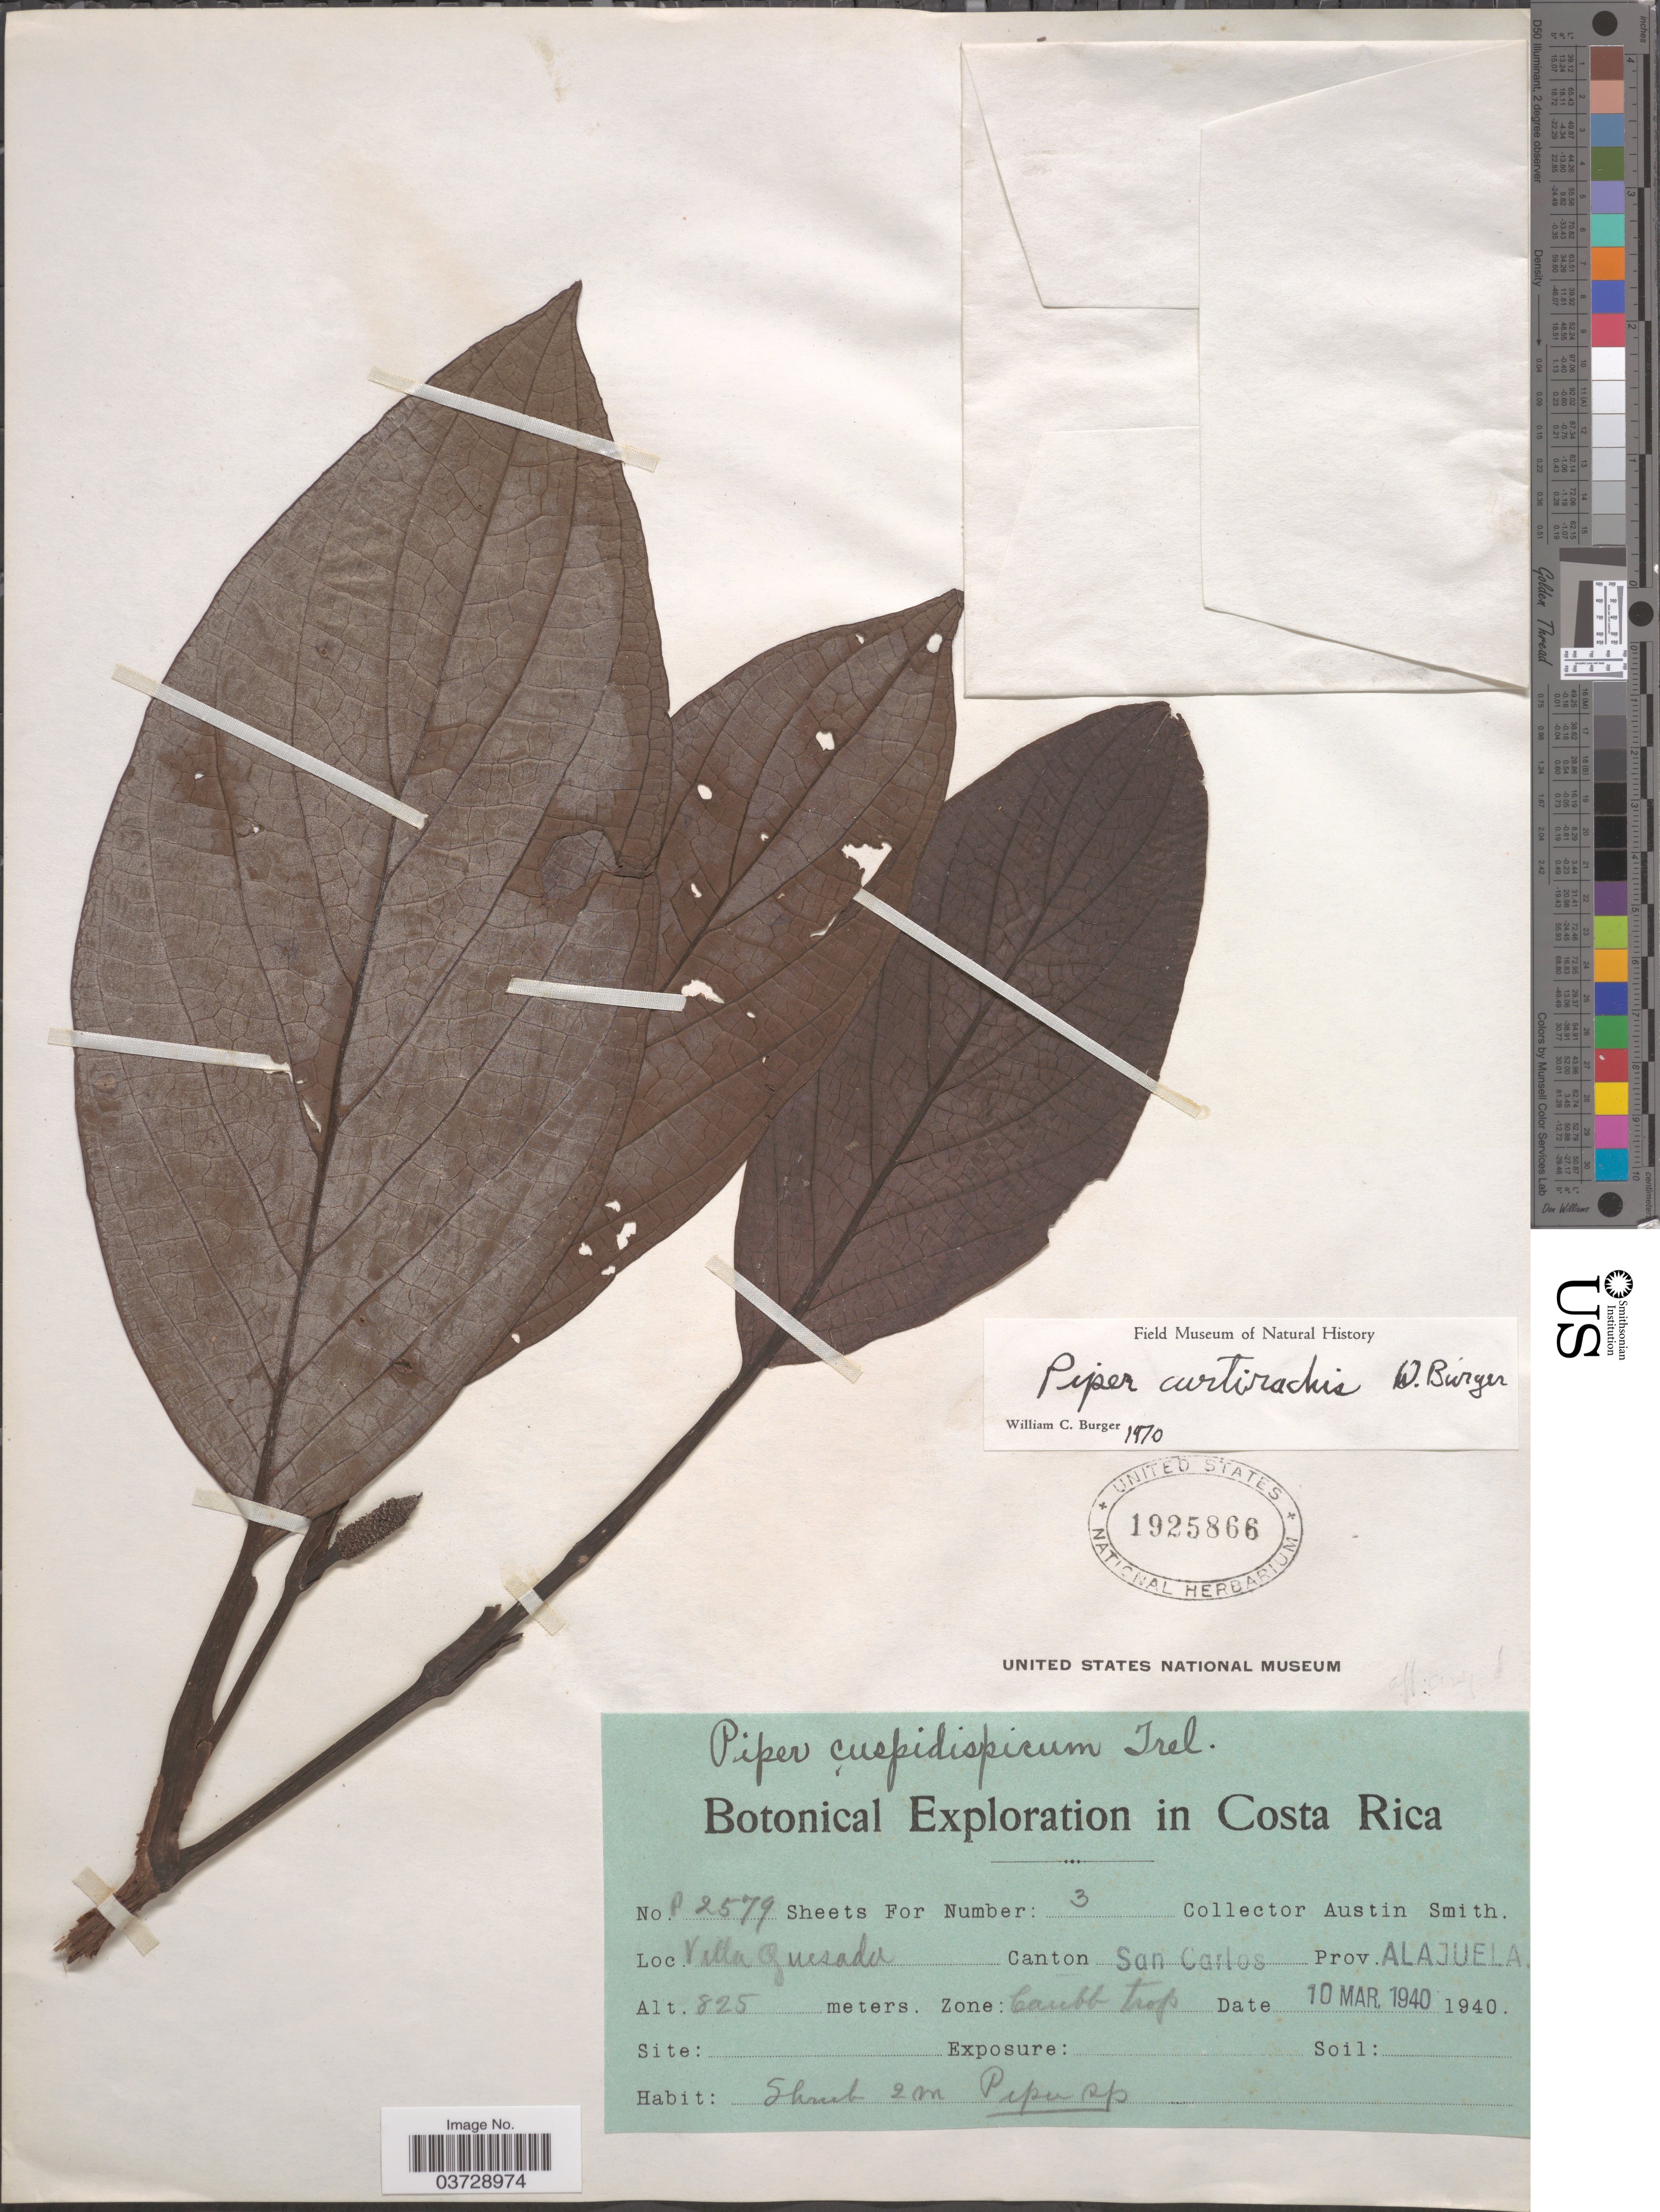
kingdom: Plantae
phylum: Tracheophyta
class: Magnoliopsida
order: Piperales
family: Piperaceae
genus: Piper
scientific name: Piper curtirachis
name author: W.C. Burger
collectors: Aust P. Smith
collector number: P2579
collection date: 1940-03-10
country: Costa Rica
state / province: Alajuela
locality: Villa Quesada. Canton San Carlos.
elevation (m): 825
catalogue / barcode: US 1925866